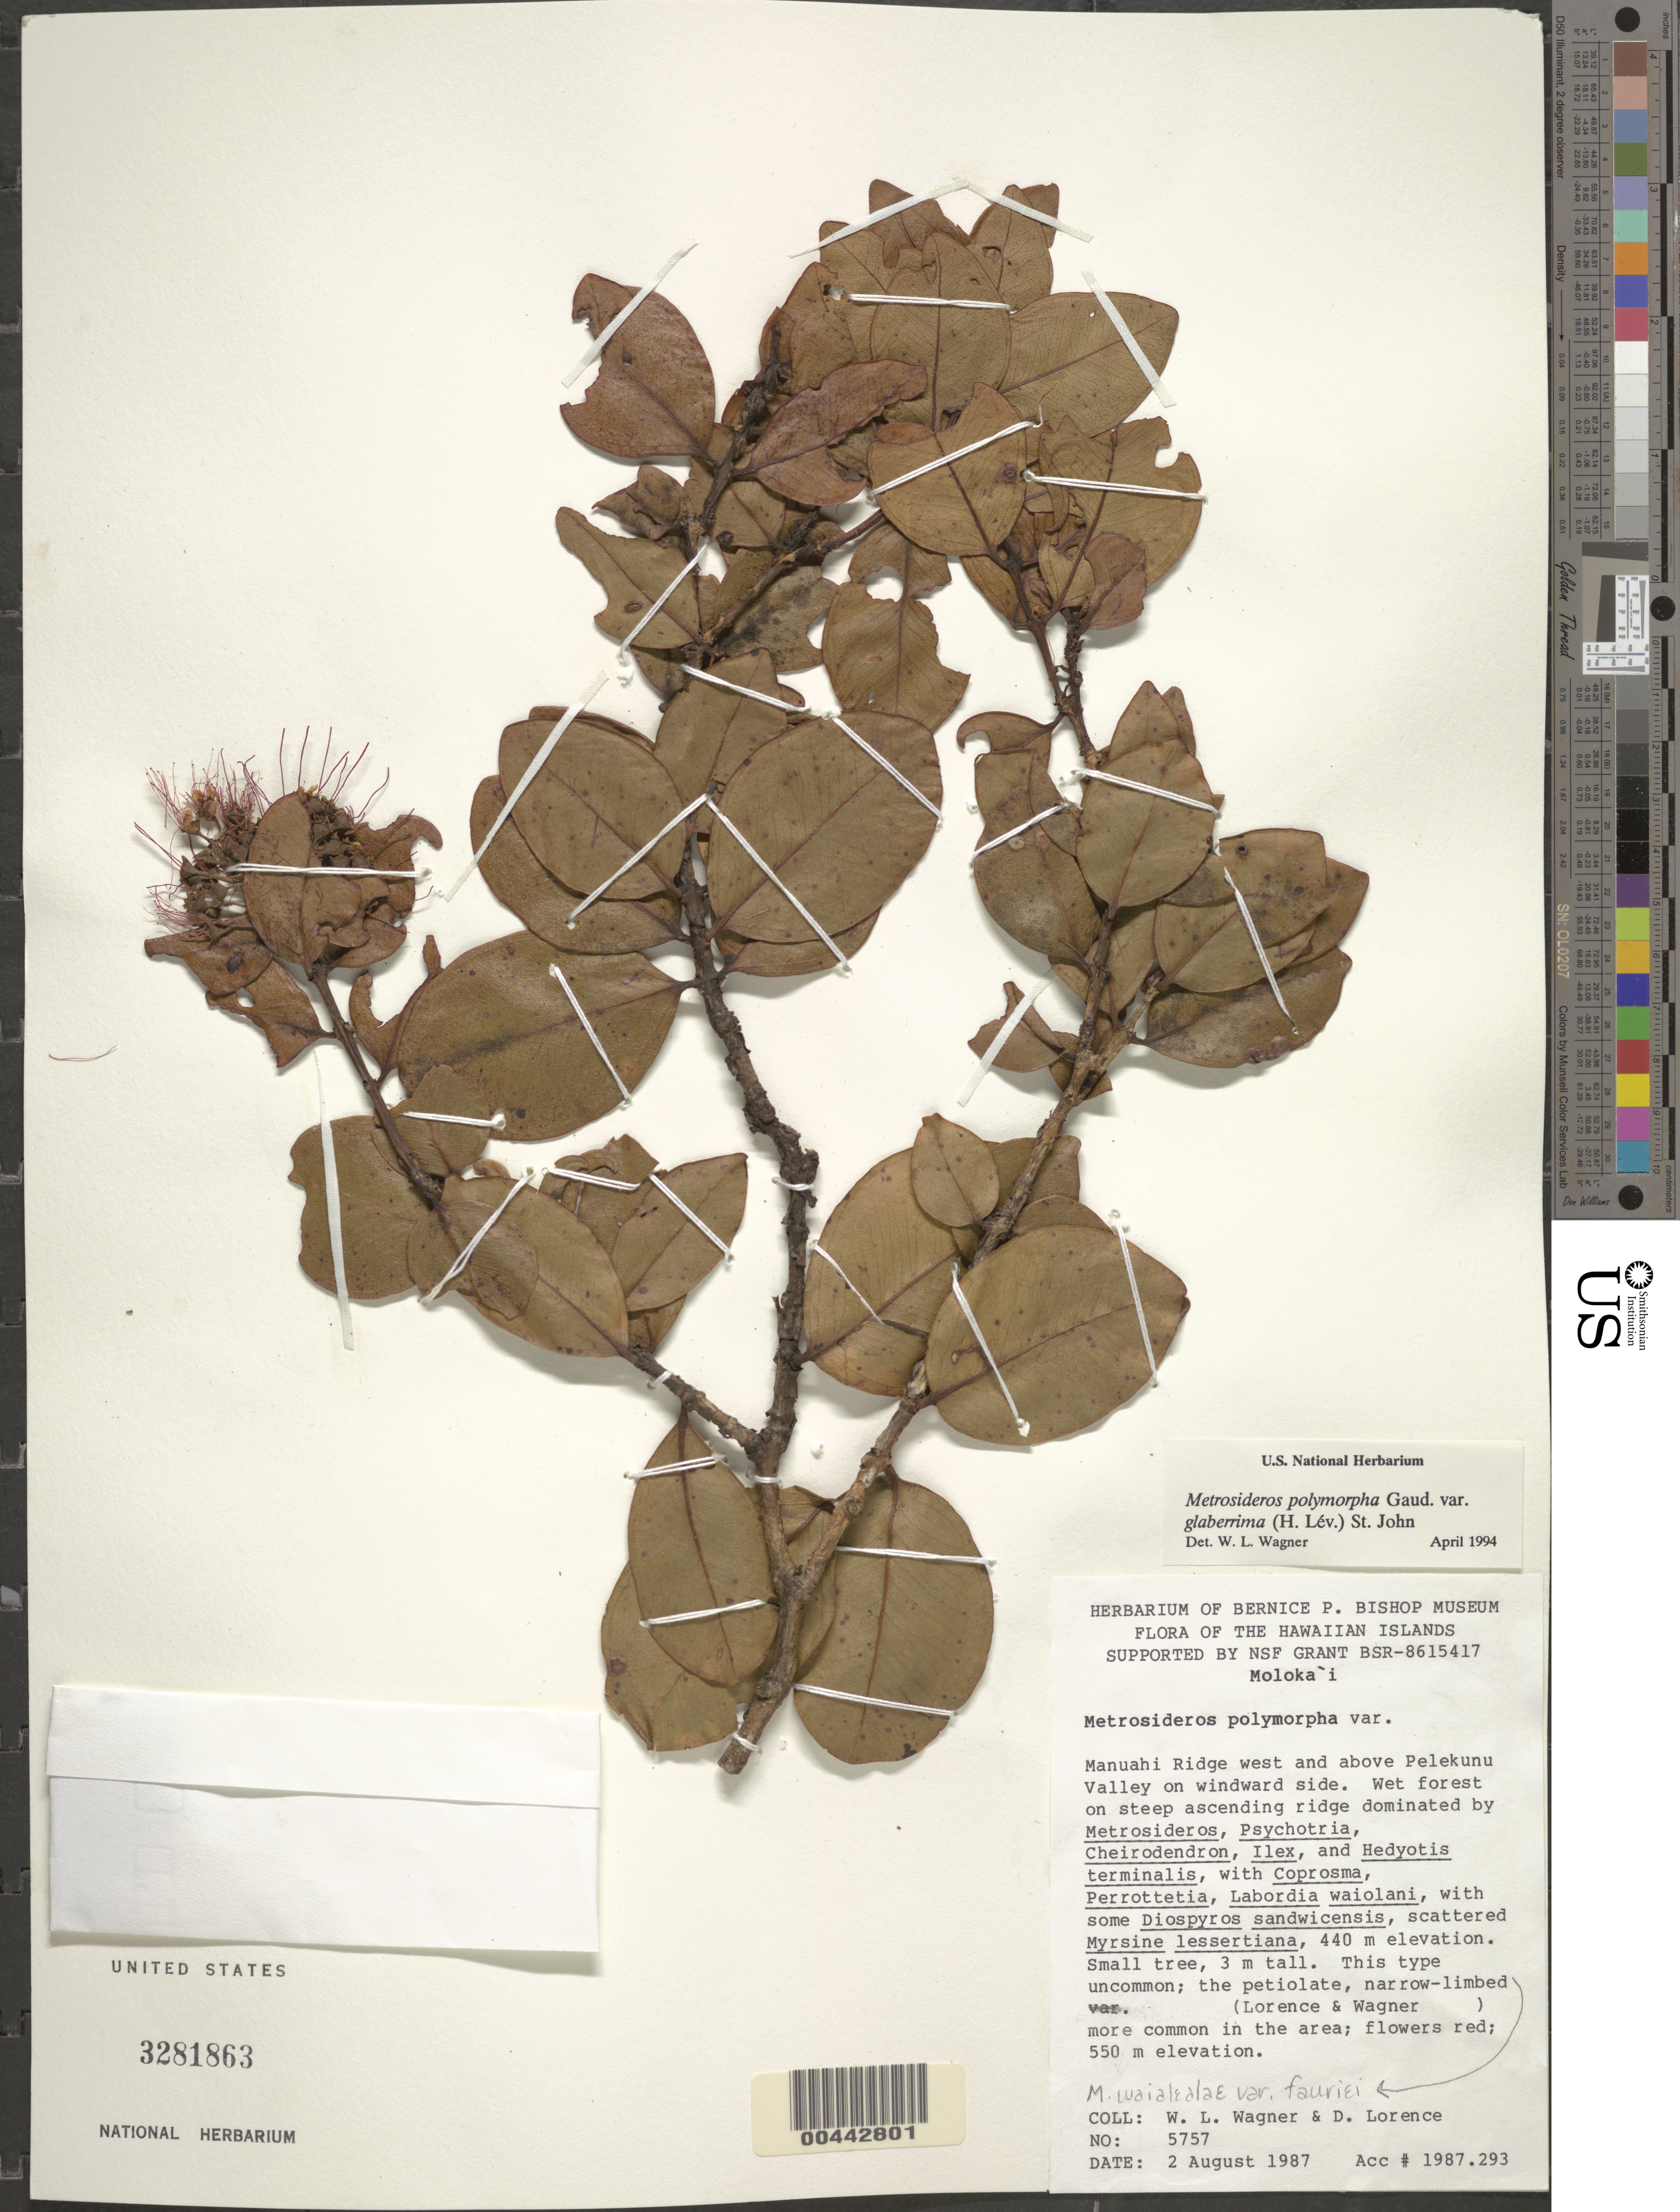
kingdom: Plantae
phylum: Tracheophyta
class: Magnoliopsida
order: Myrtales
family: Myrtaceae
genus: Metrosideros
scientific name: Metrosideros polymorpha var. glaberrima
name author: (H. Lév.) H. St. John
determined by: Wagner, W. L., (BOT), Smithsonian Institution - National Museum of Natural History (UNITED STATES)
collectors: W. L. Wagner & D. Lorence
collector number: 5757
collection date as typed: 2 Aug 1987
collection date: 1987-08-02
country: United States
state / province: Hawaii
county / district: Maui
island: Moloka'i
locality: Manuahi Ridge west and above Pelekunu Valley on windward side.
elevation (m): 440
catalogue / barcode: US 3281863